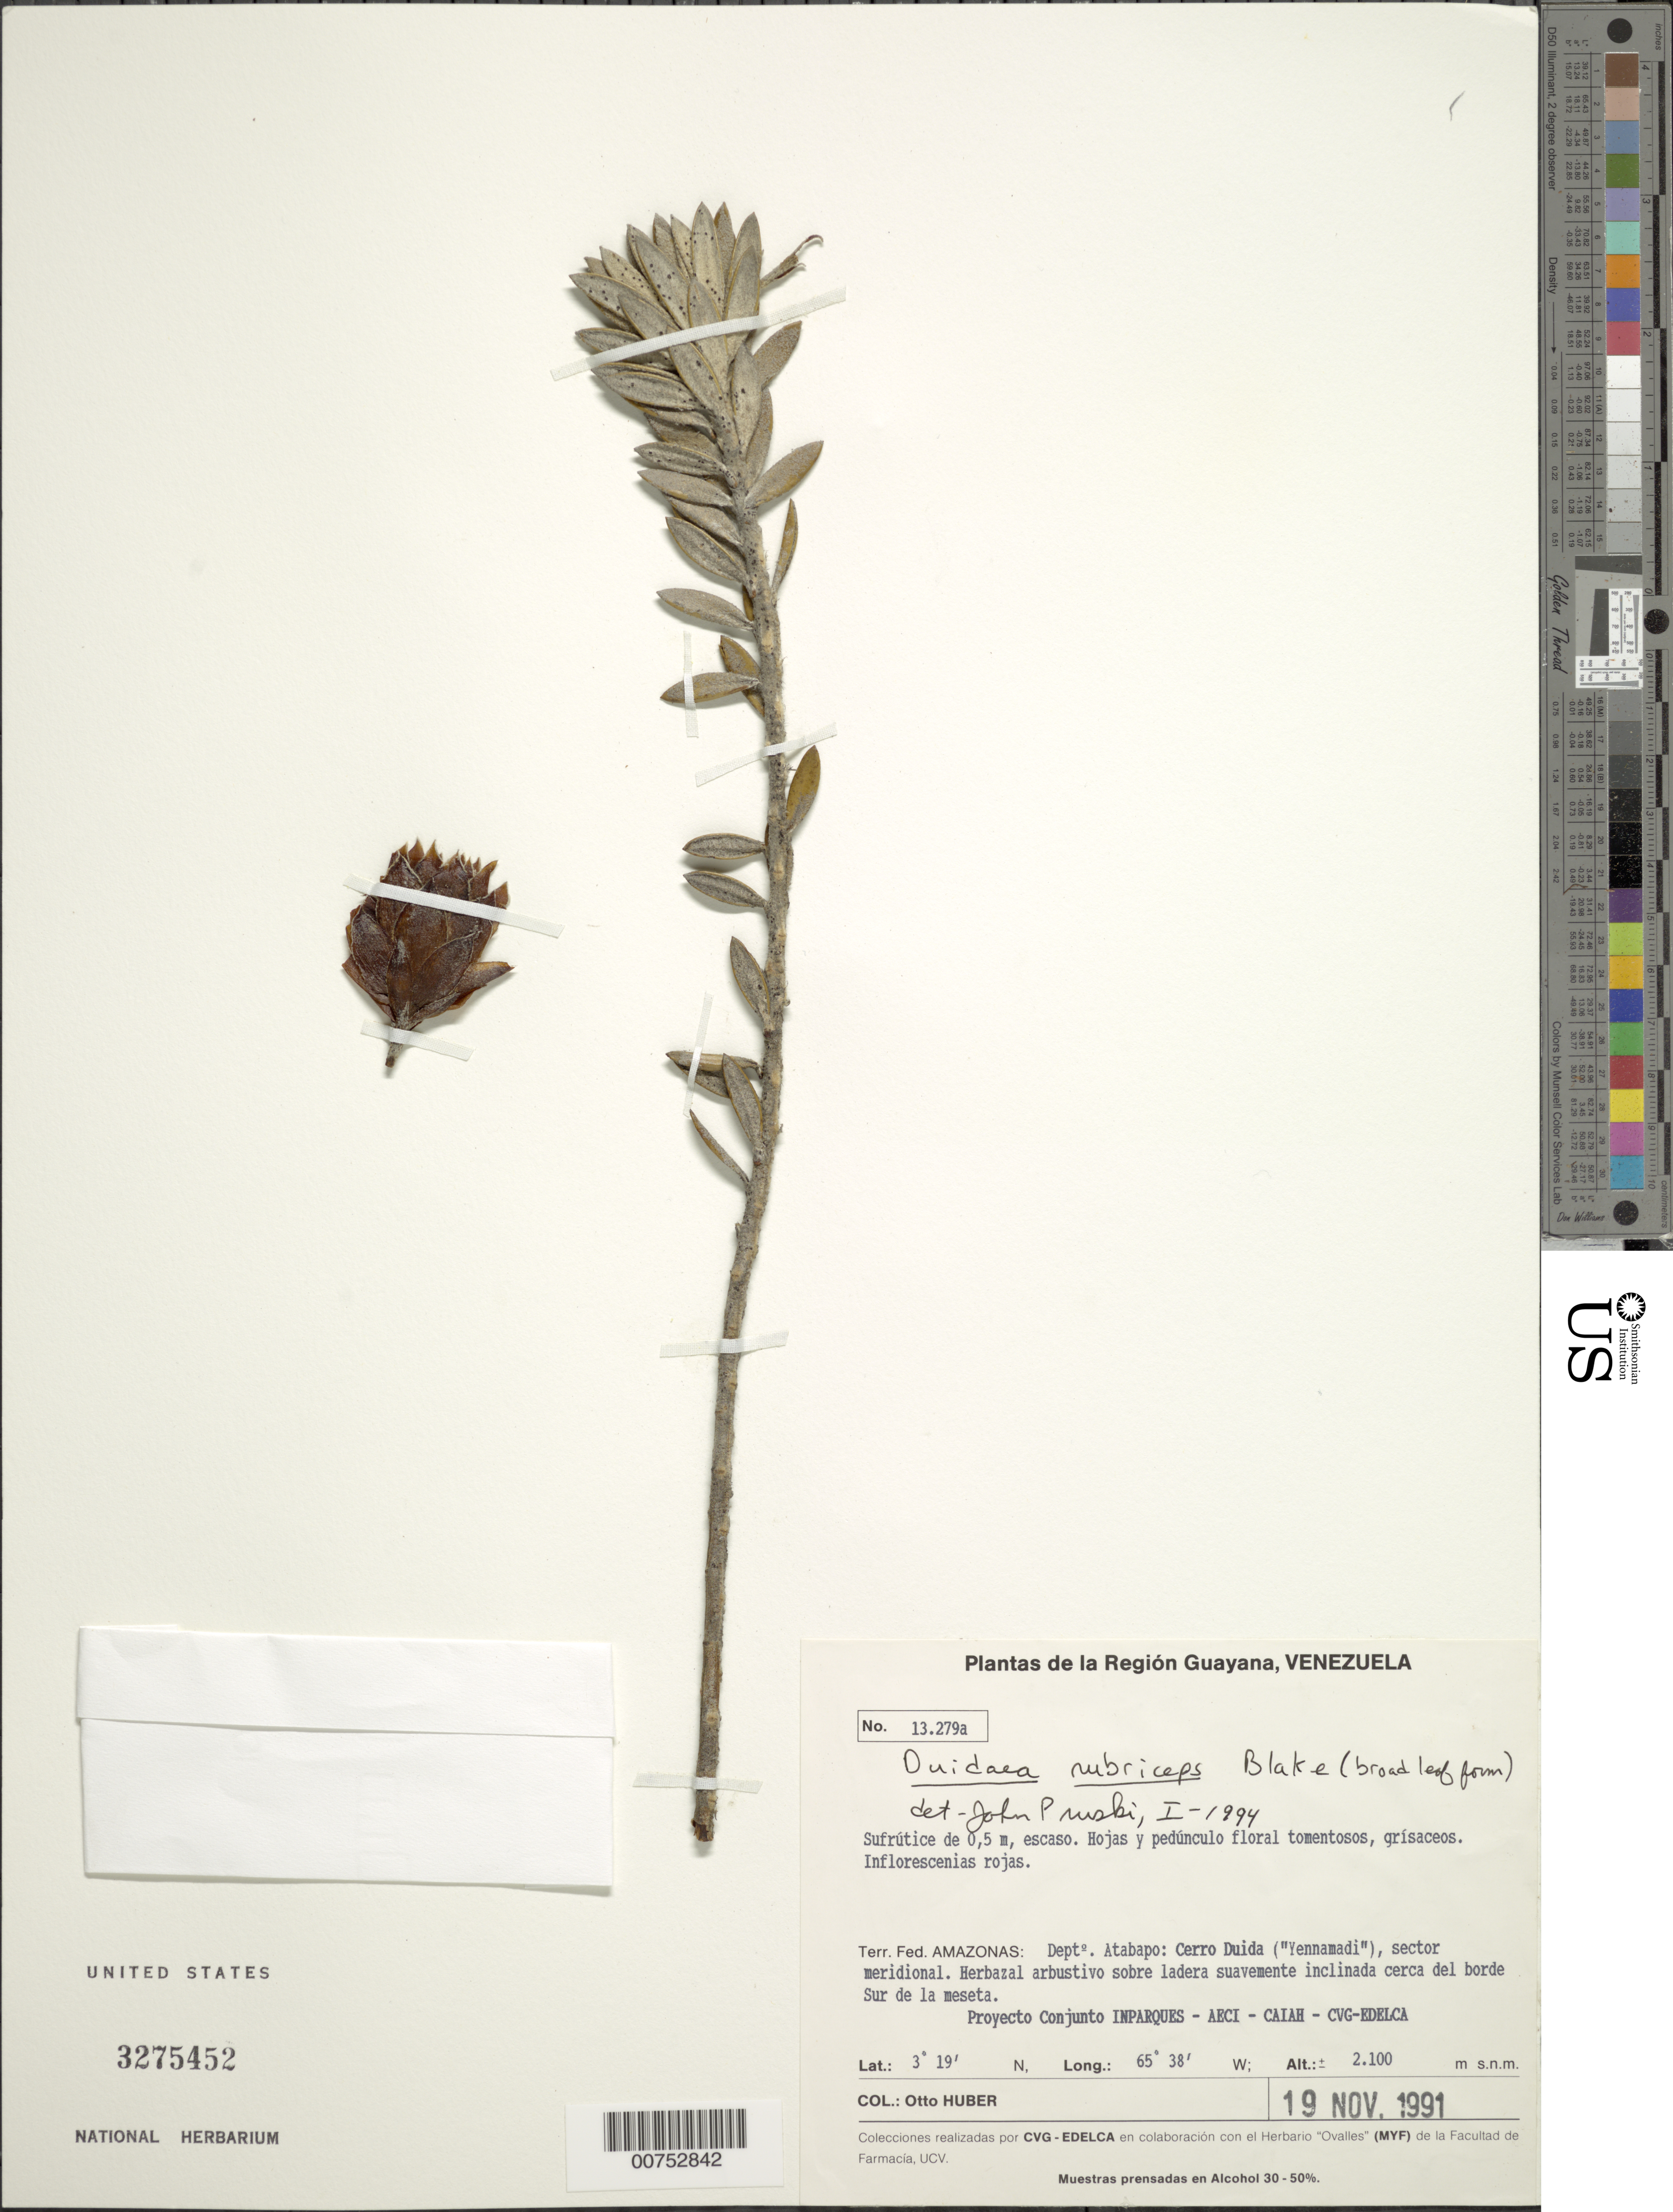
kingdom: Plantae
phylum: Tracheophyta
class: Magnoliopsida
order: Asterales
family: Asteraceae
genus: Duidaea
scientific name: Duidaea rubriceps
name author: S.F. Blake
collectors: O. Huber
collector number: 13279a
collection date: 1991-11-19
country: Venezuela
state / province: Amazonas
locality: Region Guyana, Depto. Atabapo: Cerro Duida ("Yennamadi"), sector meridional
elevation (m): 2100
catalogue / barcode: US 3275452